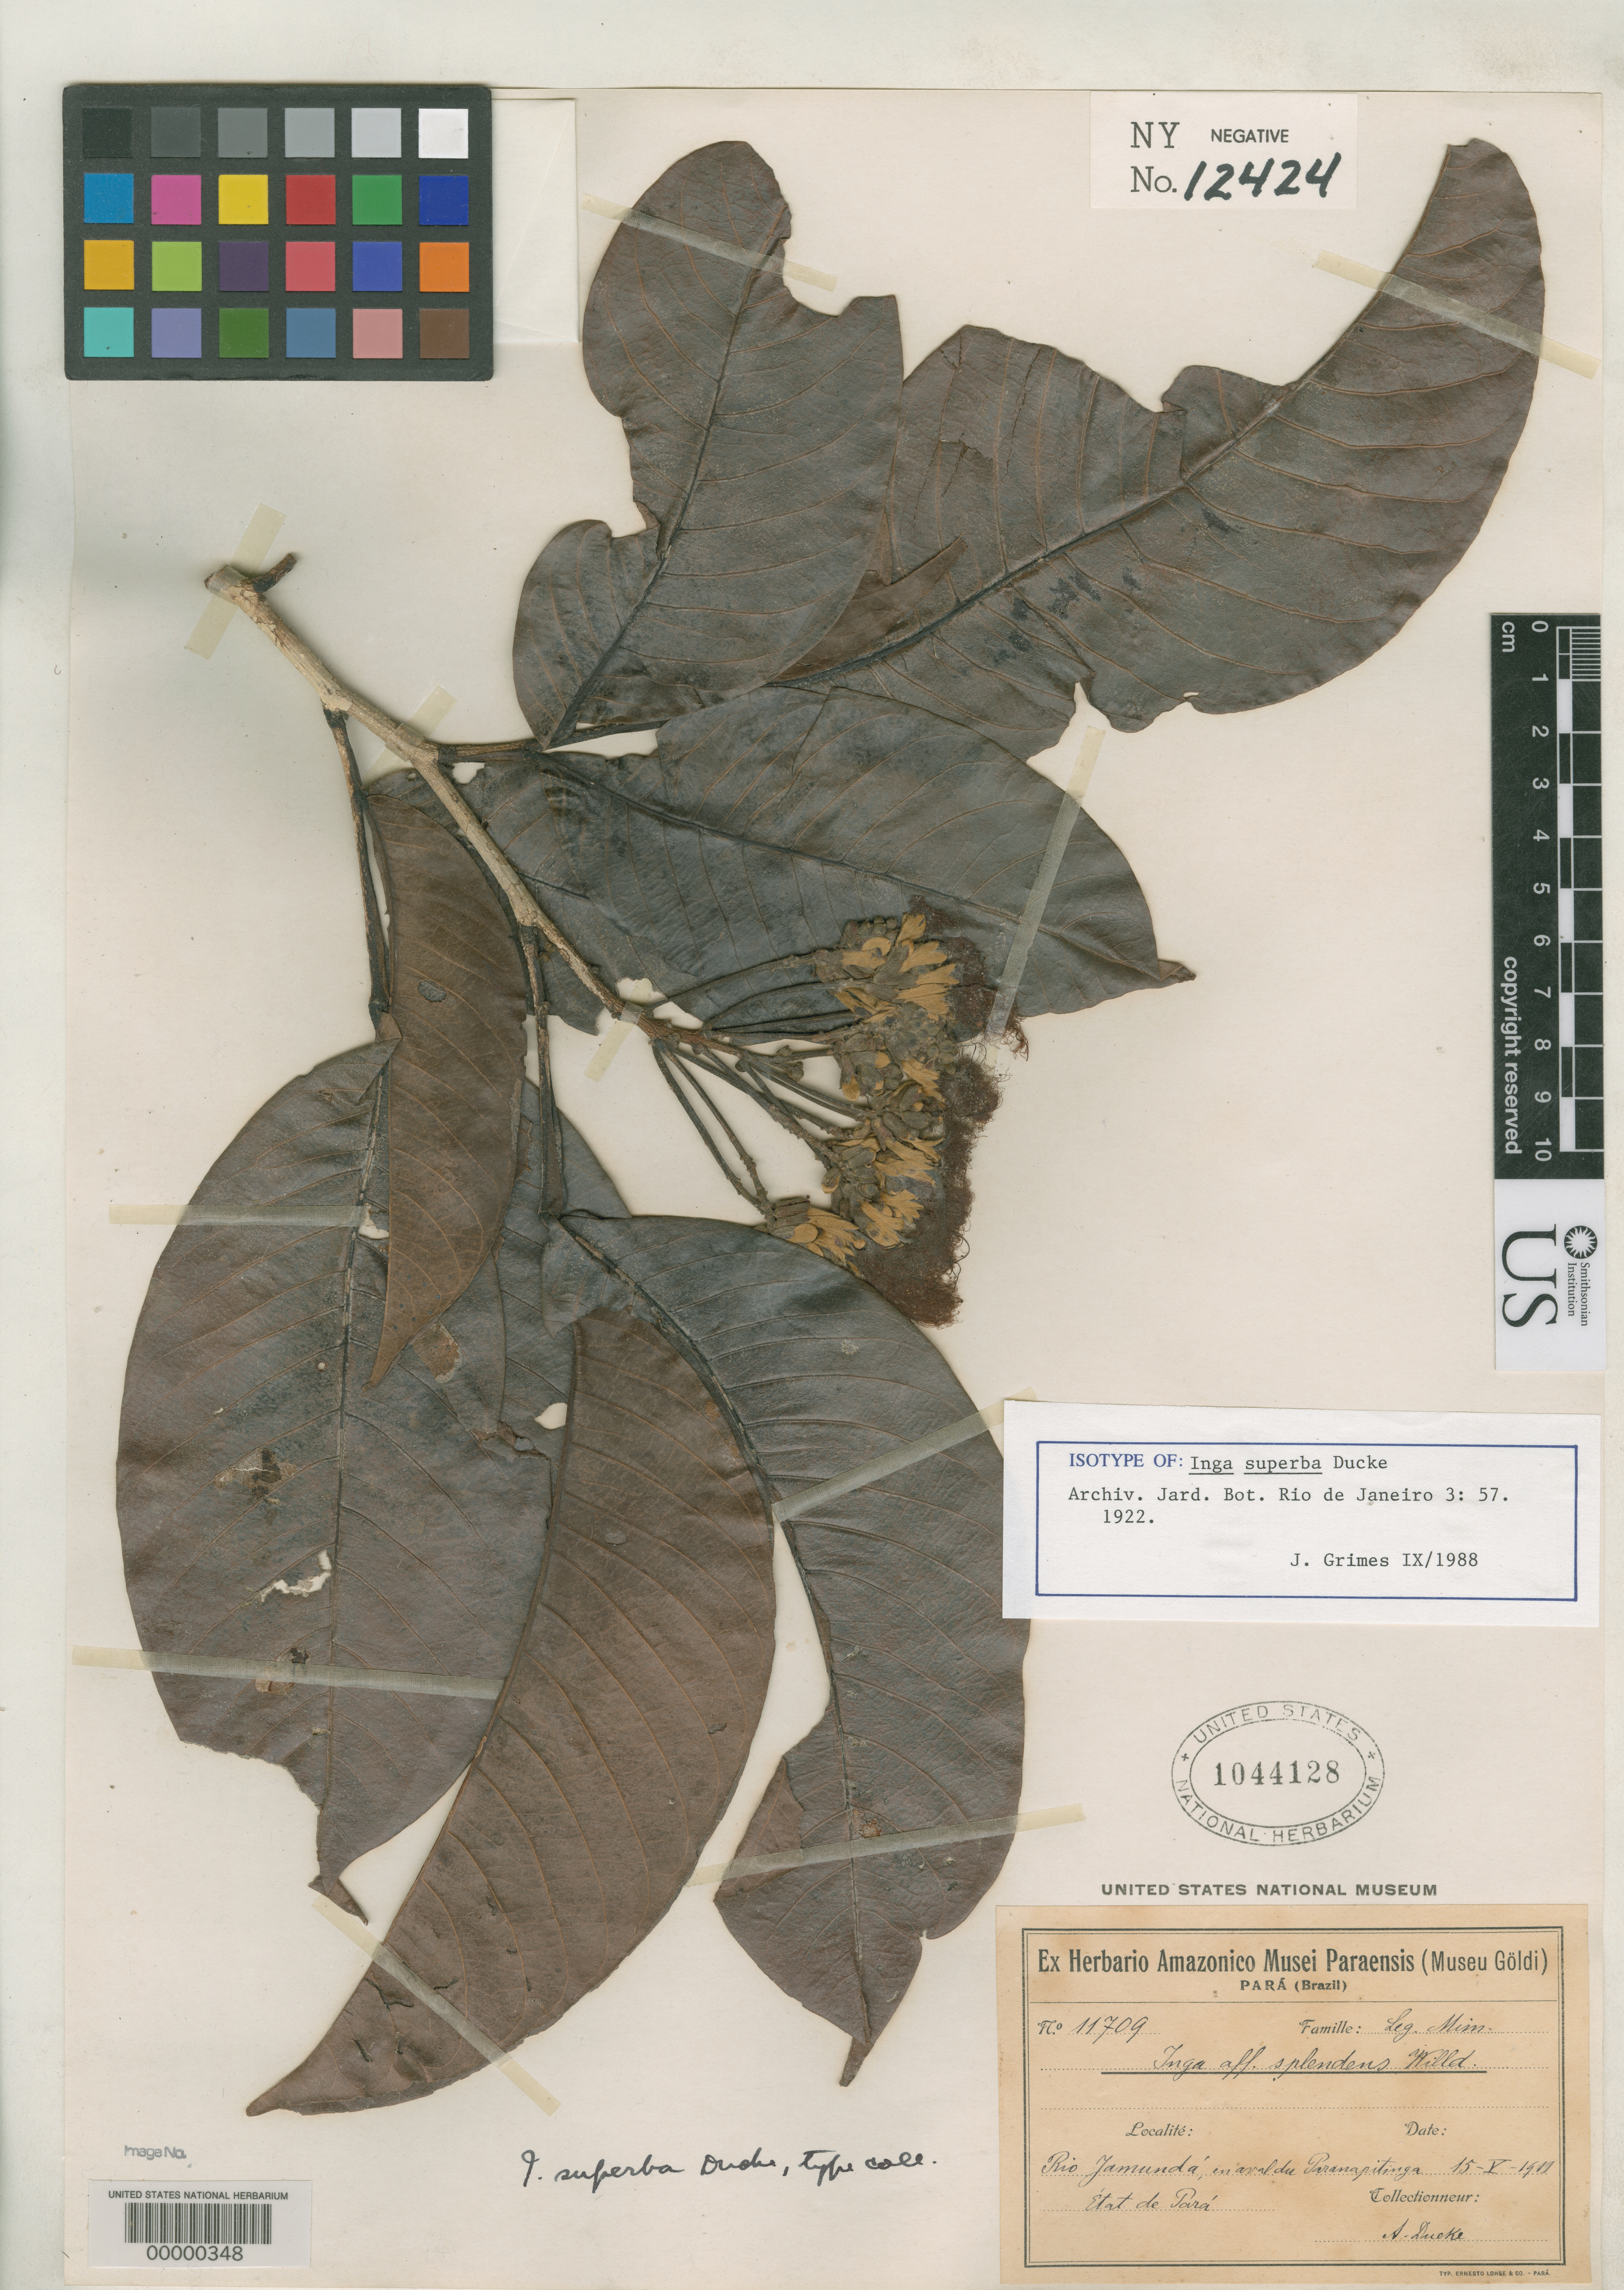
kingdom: Plantae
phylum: Tracheophyta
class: Magnoliopsida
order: Fabales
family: Fabaceae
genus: Inga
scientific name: Inga superba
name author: Ducke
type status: Isotype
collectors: A. Ducke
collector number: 11709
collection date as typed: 15 May 1911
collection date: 1911-05-15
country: Brazil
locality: Jamunda.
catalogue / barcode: US 1044128